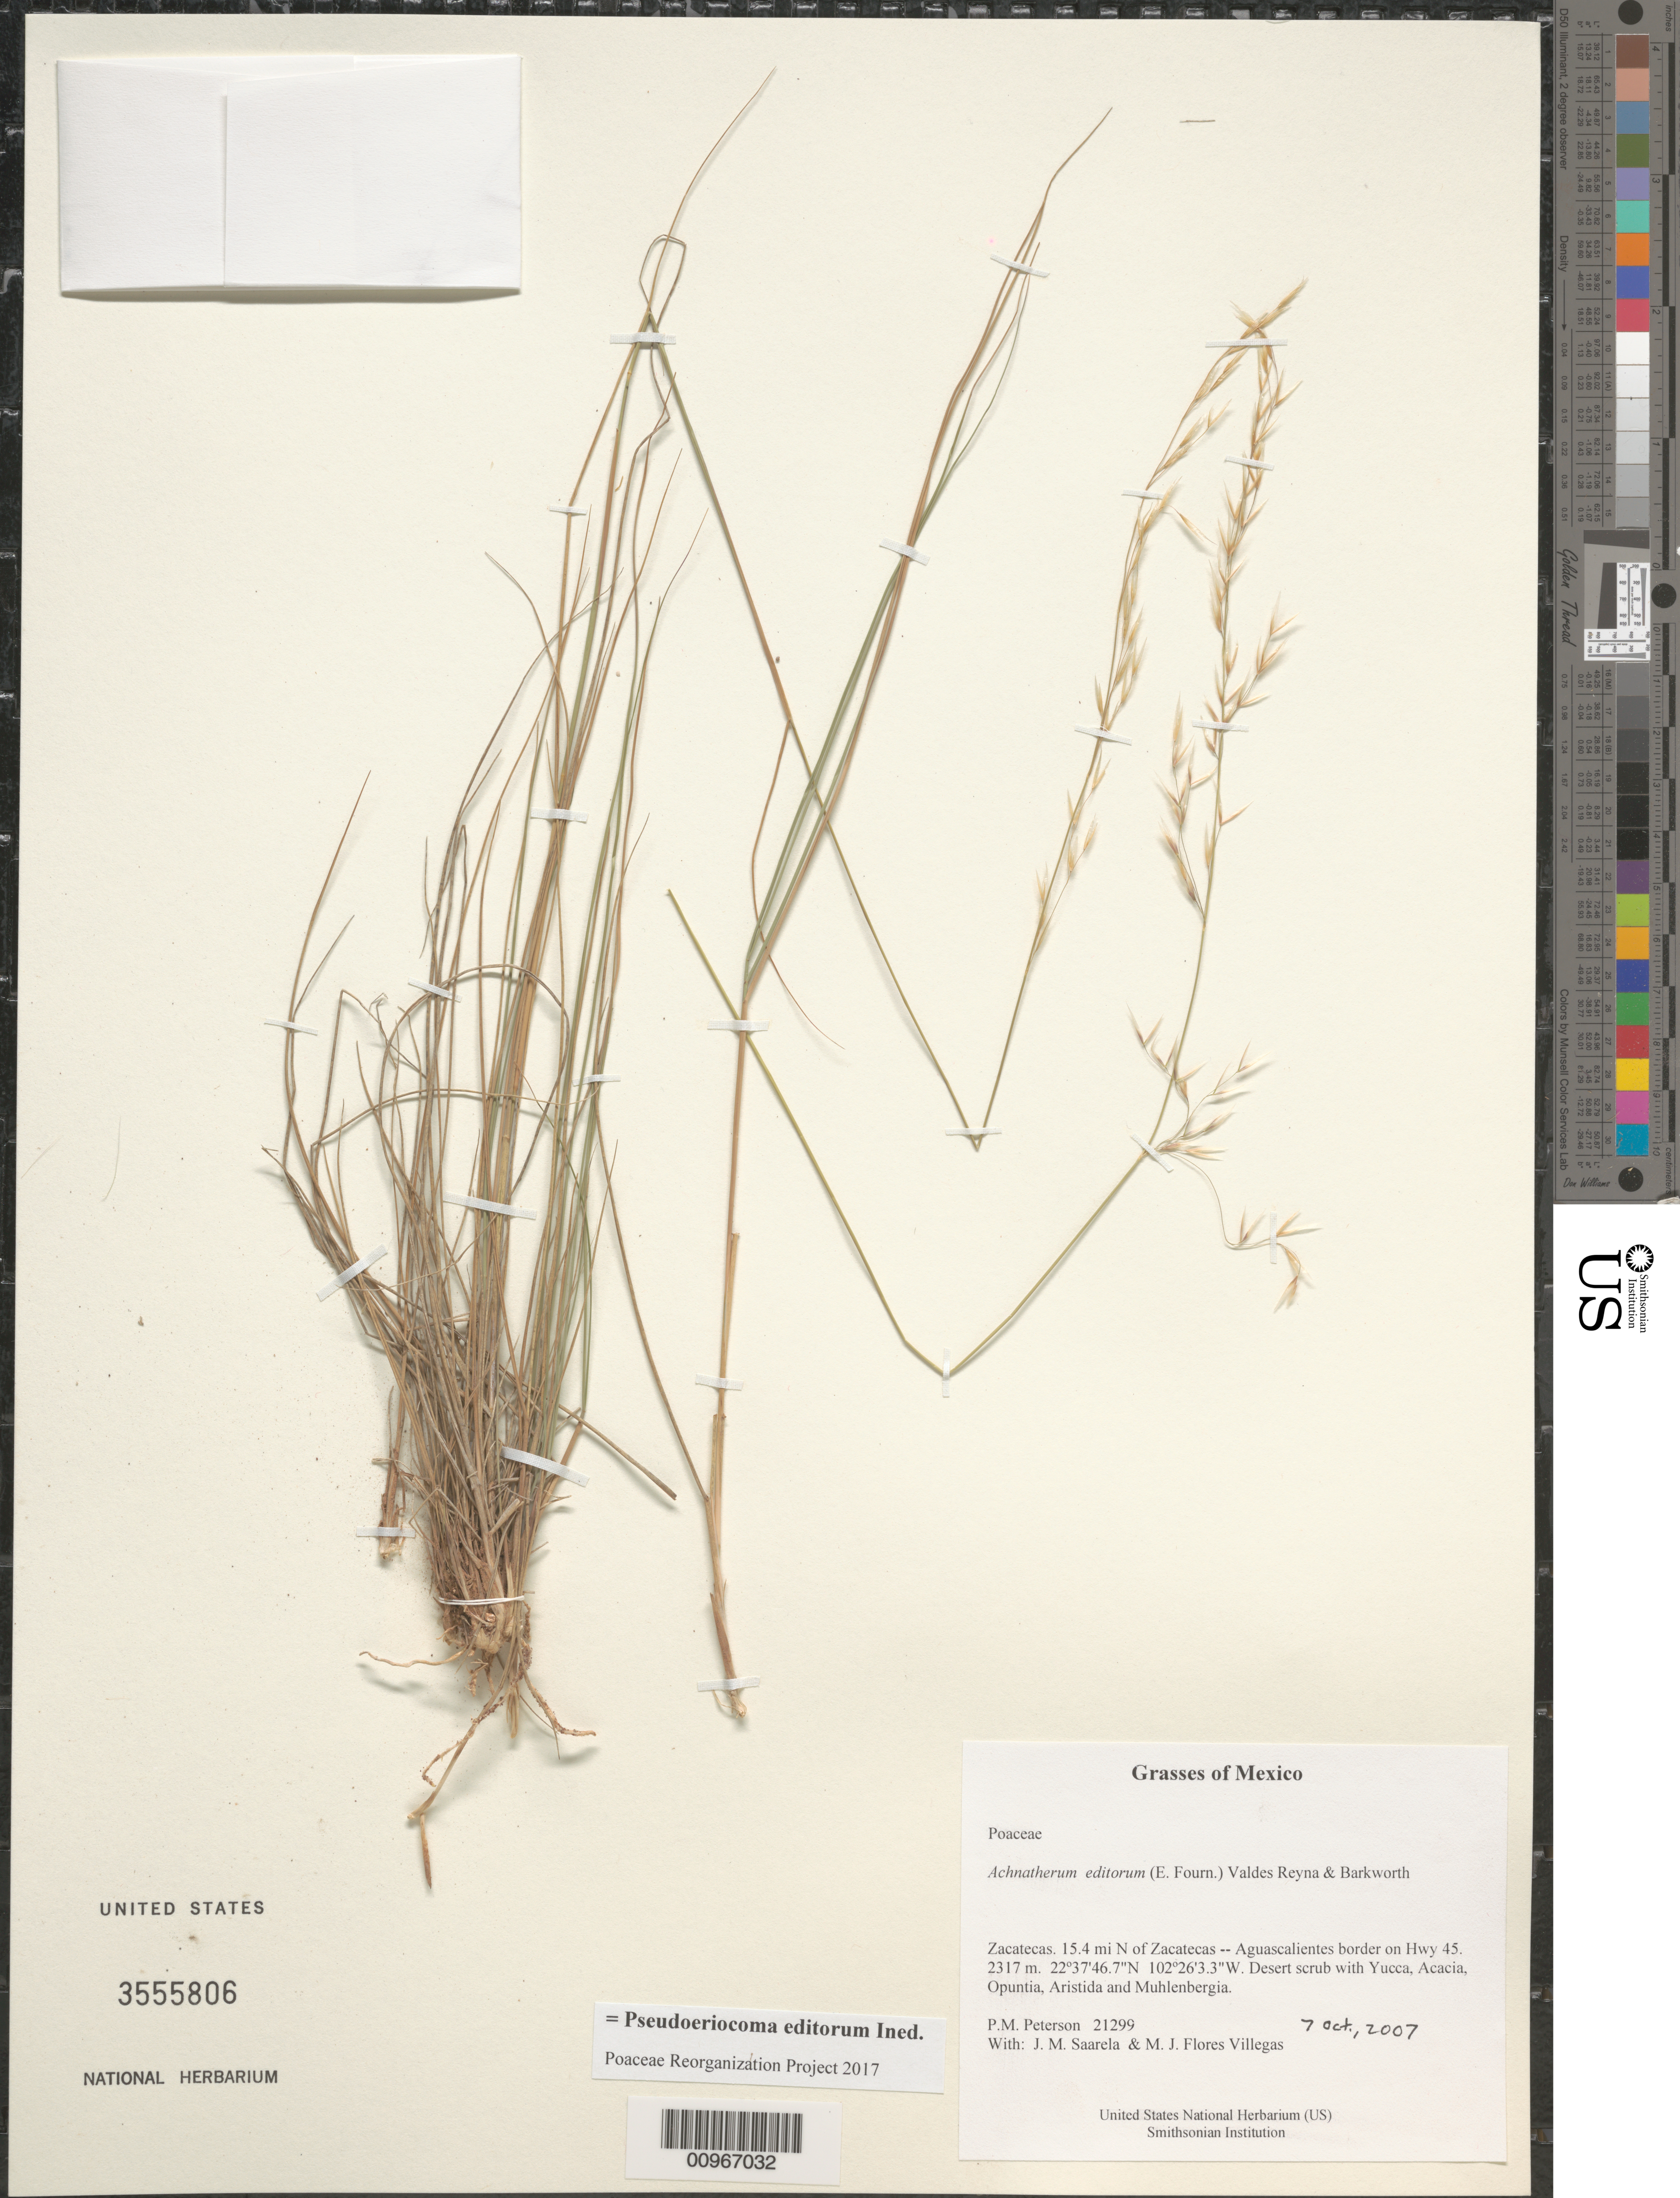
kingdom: Plantae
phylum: Tracheophyta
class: Liliopsida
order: Poales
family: Poaceae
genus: Pseudoeriocoma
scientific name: Pseudoeriocoma editorum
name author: (E. Fourn.) Romasch.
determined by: Poaceae Reorganization Project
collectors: P. M. Peterson, J. Saarela & M. Flores Villegas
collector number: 21299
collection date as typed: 07 Oct 2007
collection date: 2007-10-07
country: Mexico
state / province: Zacatecas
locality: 15.4 mi N of Zacatecas -- Aguascalientes border on Hwy 45.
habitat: Desert scrub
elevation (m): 2317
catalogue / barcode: US 355806